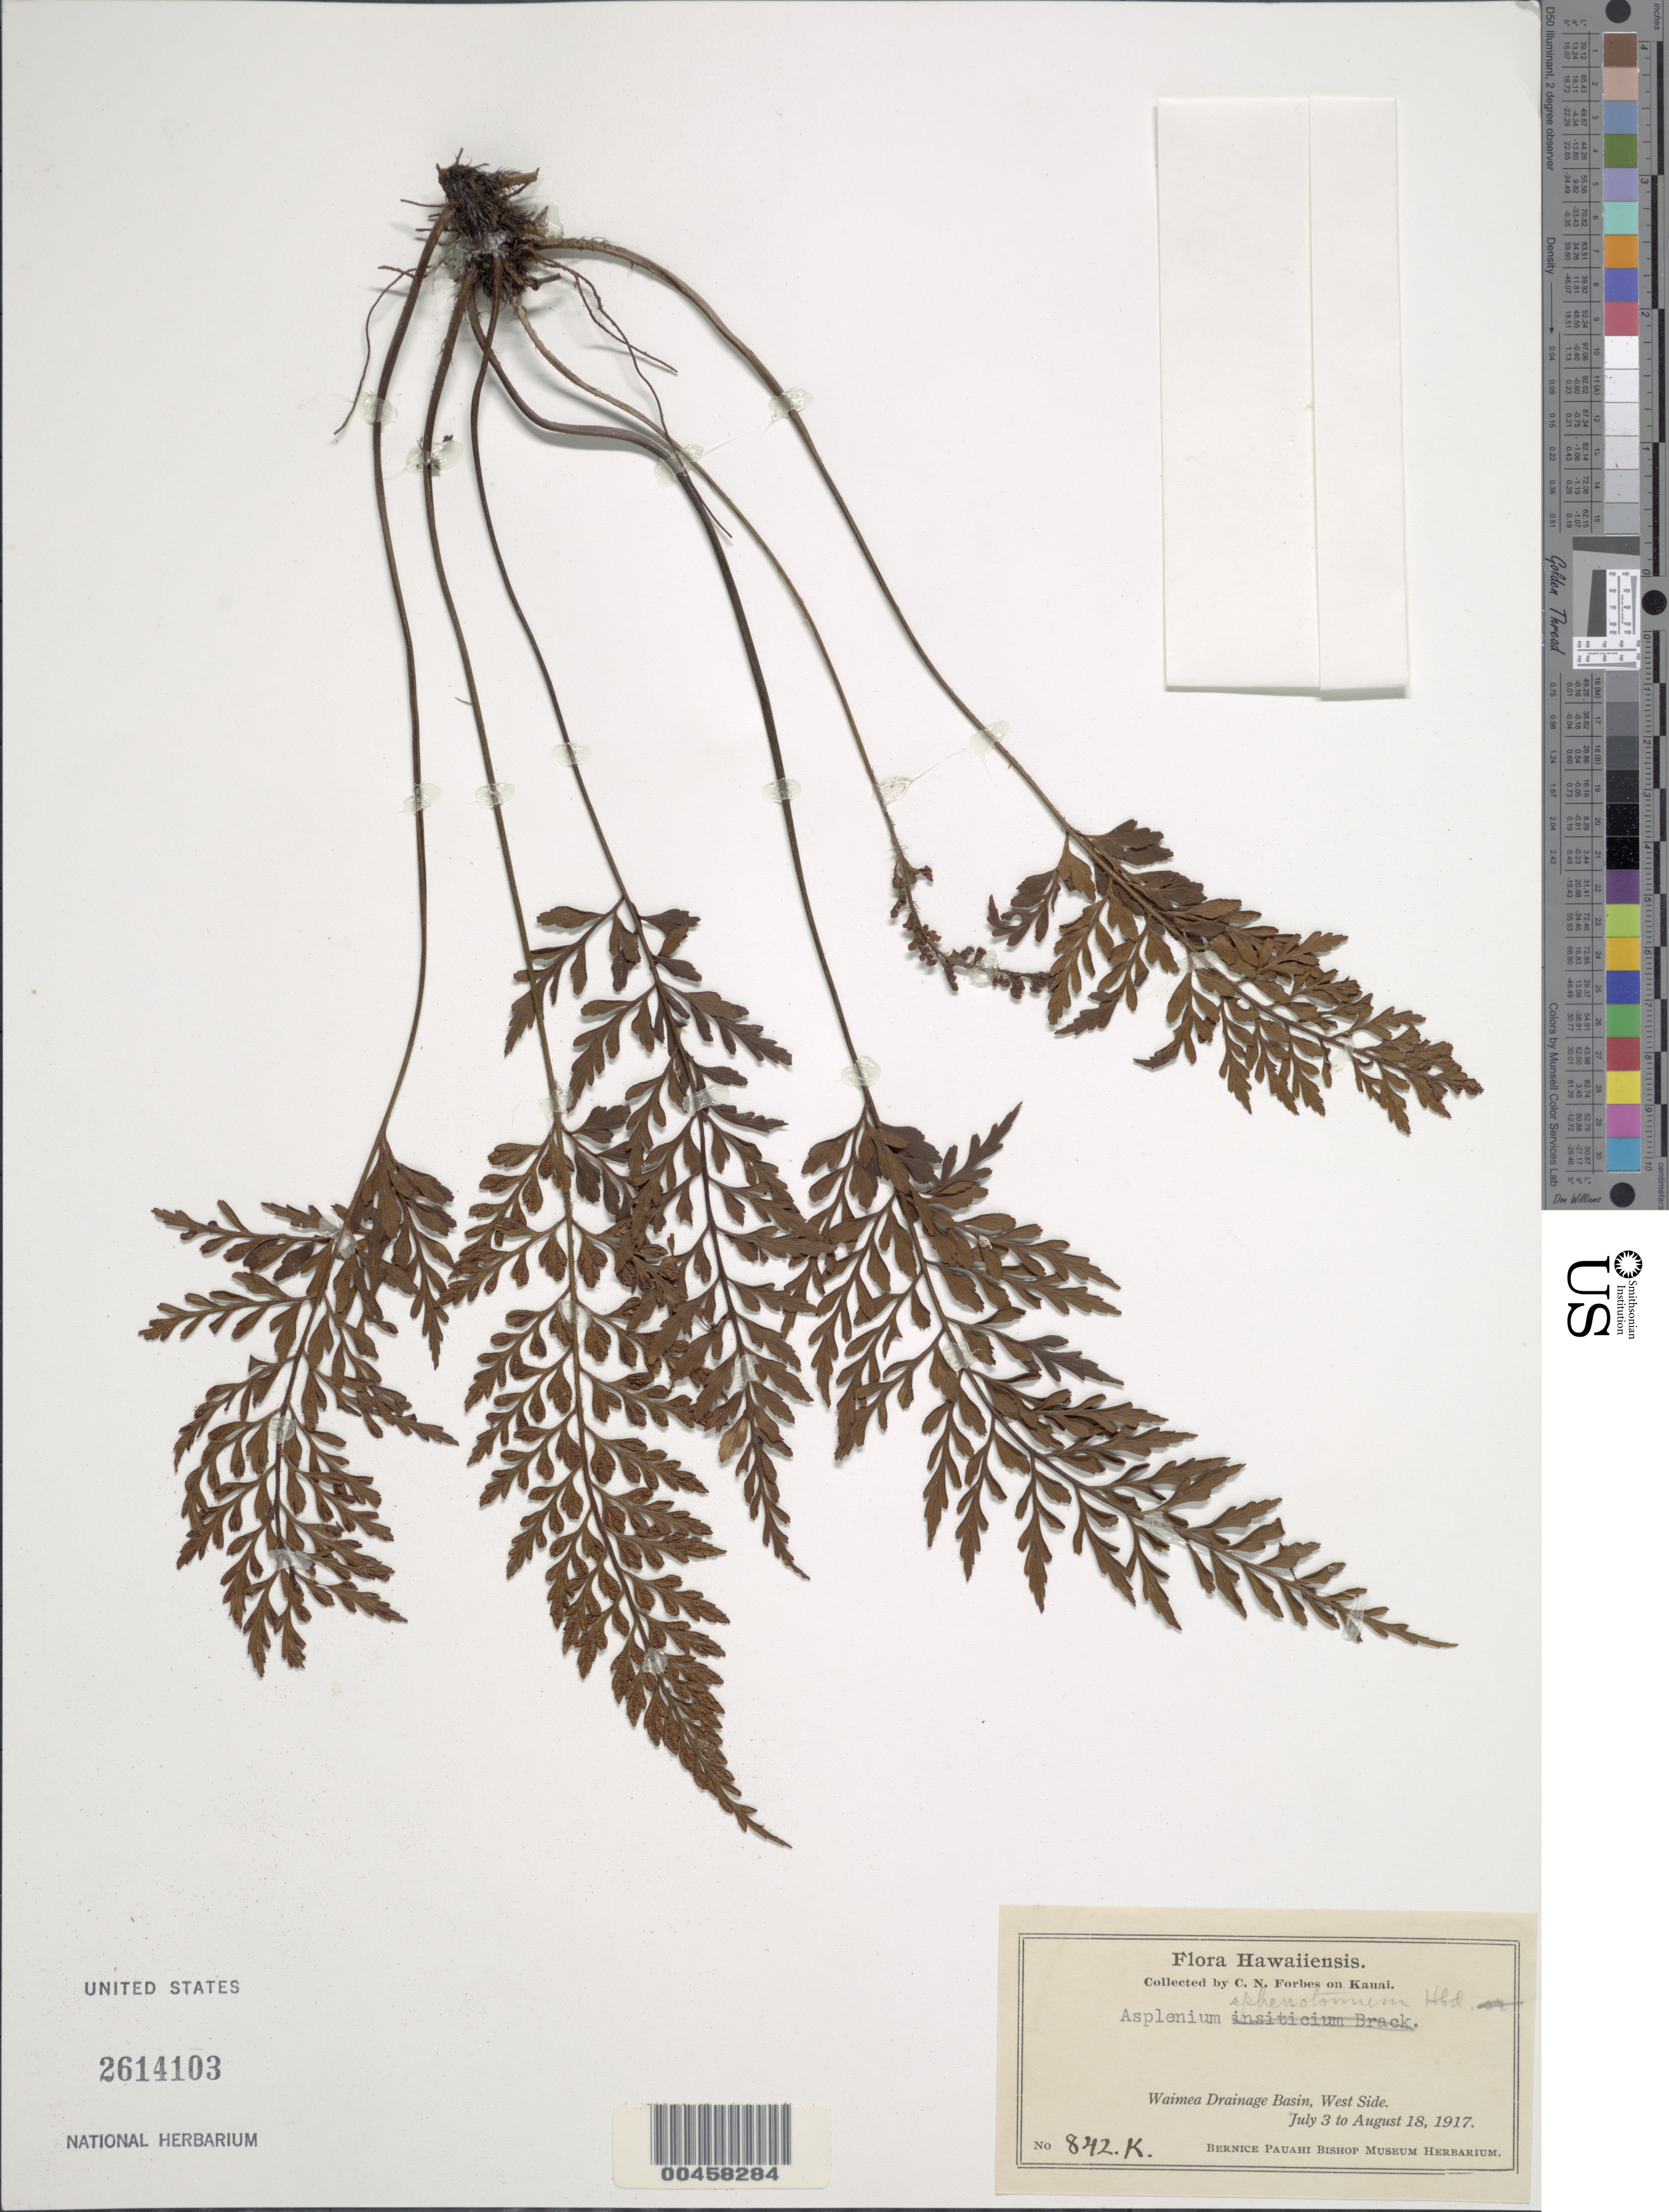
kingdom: Plantae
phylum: Tracheophyta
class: Polypodiopsida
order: Polypodiales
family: Aspleniaceae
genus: Asplenium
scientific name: Asplenium sphenotomum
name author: Hillebr.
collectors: C. N. Forbes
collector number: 842.K.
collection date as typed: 3 Jul 1917 to 18 Aug 1917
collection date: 1917-07-03/1917-08-18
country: United States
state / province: Hawaii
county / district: Kauai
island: Kaua'i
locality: Waimea Drainage Basin, West Side.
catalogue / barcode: US 2614103